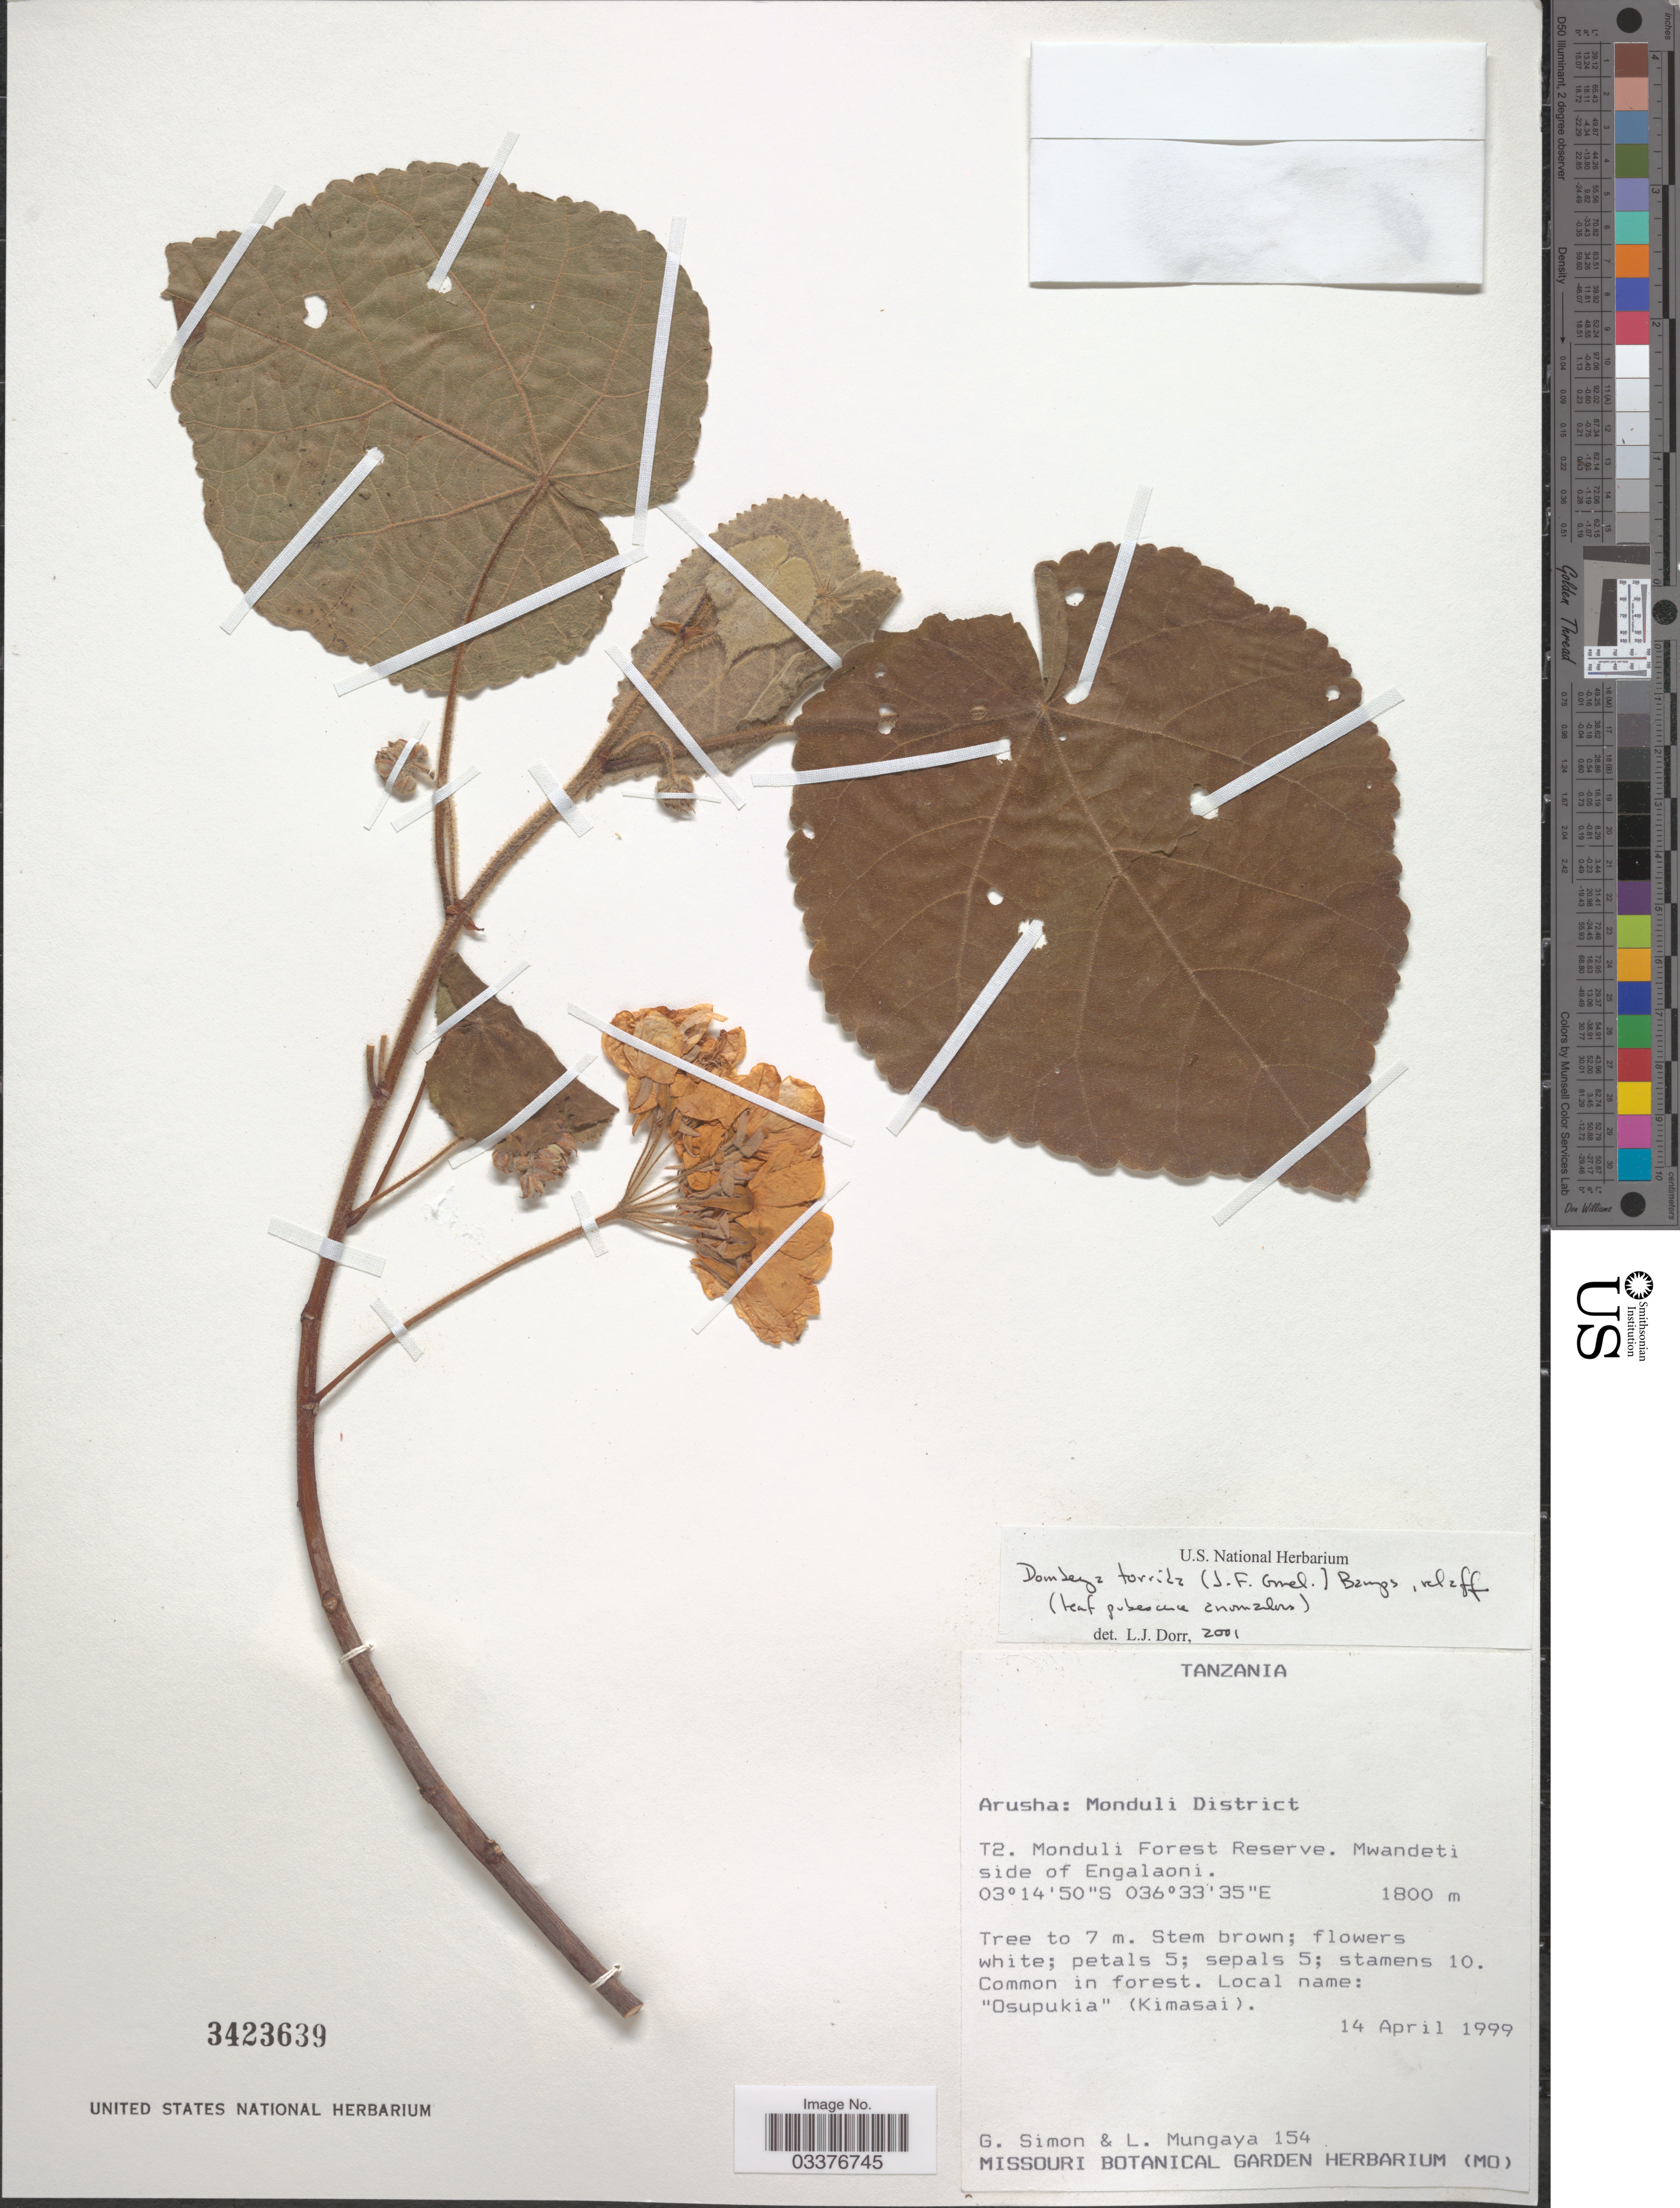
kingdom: Plantae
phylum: Tracheophyta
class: Magnoliopsida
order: Malvales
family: Malvaceae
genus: Dombeya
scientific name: Dombeya torrida subsp. torrida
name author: (J.F. Gmel.) Bamps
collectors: G. Simon & L. Mungaya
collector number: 154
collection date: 1999-04-14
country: Tanzania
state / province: Arusha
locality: Monduli District. T2. Monduli Forest Reserve. Mwandeti side of Engalaoni.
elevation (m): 1800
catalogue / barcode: US 3423639